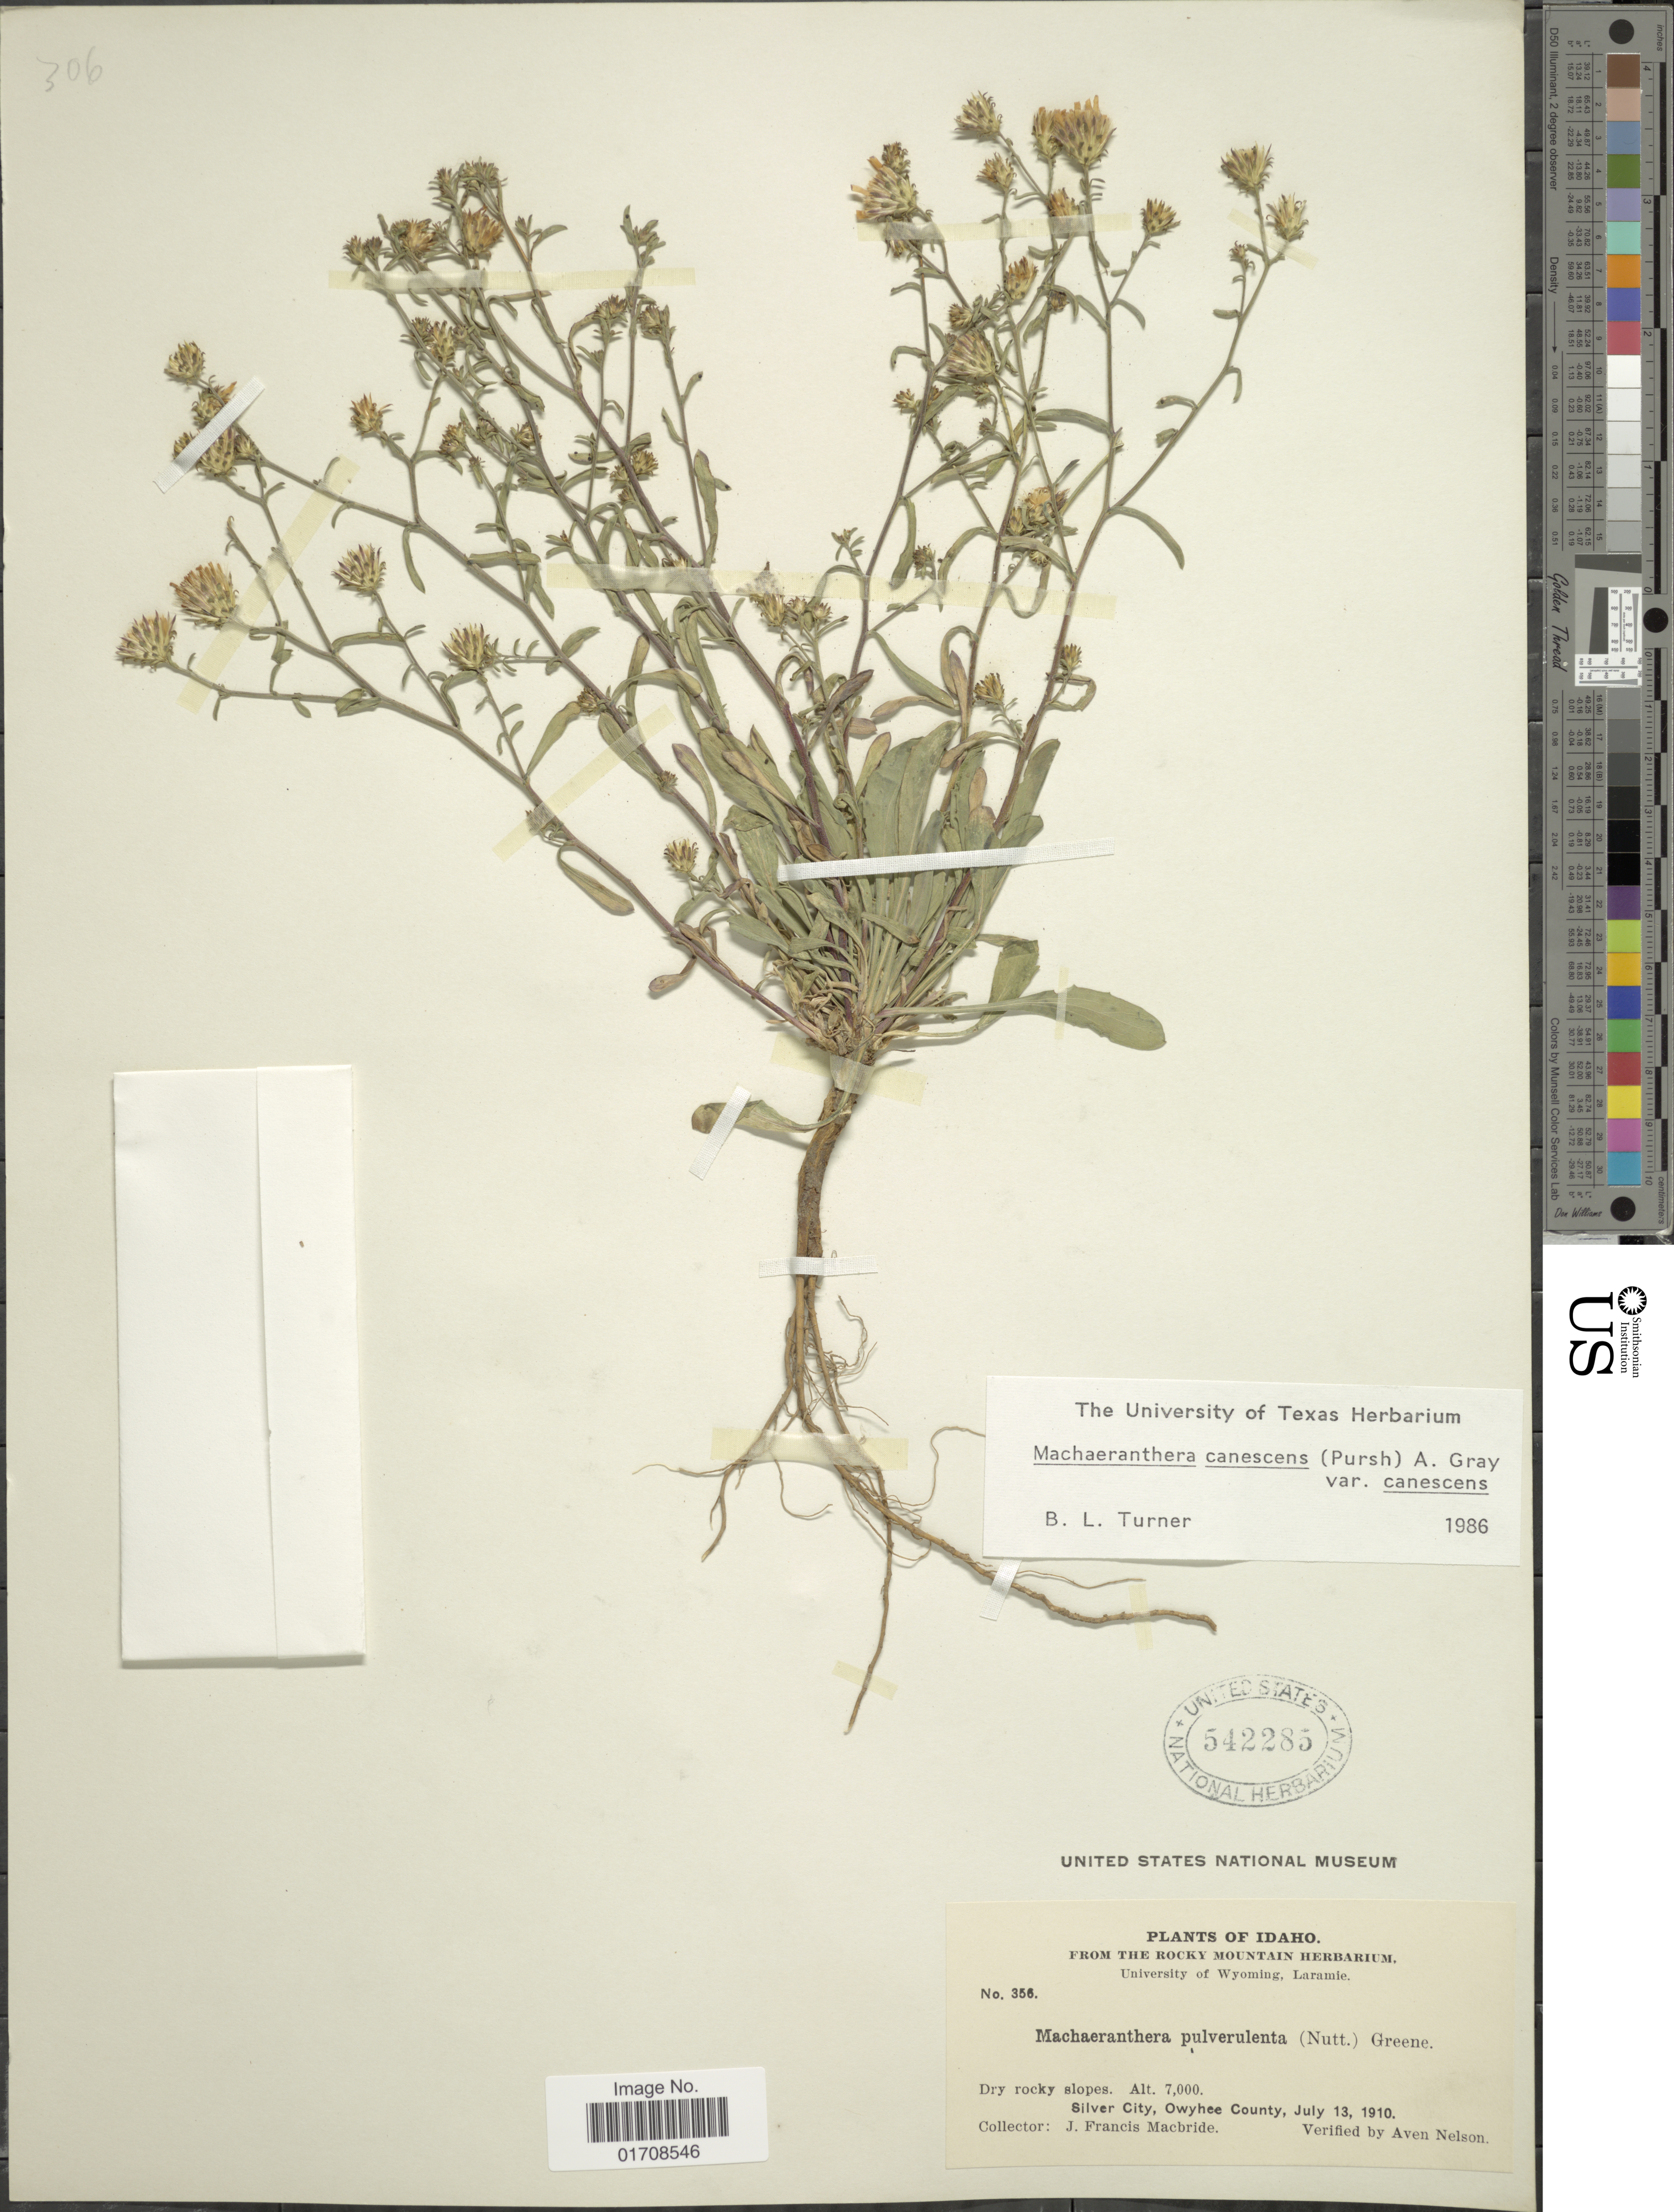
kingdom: Plantae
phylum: Tracheophyta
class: Magnoliopsida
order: Asterales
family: Asteraceae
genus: Machaeranthera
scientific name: Machaeranthera canescens var. canescens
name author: (Pursh) A. Gray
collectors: J. F. Macbride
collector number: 356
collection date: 1910-07-13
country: United States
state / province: Idaho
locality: Silver City, Owyhee County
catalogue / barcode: US 542285